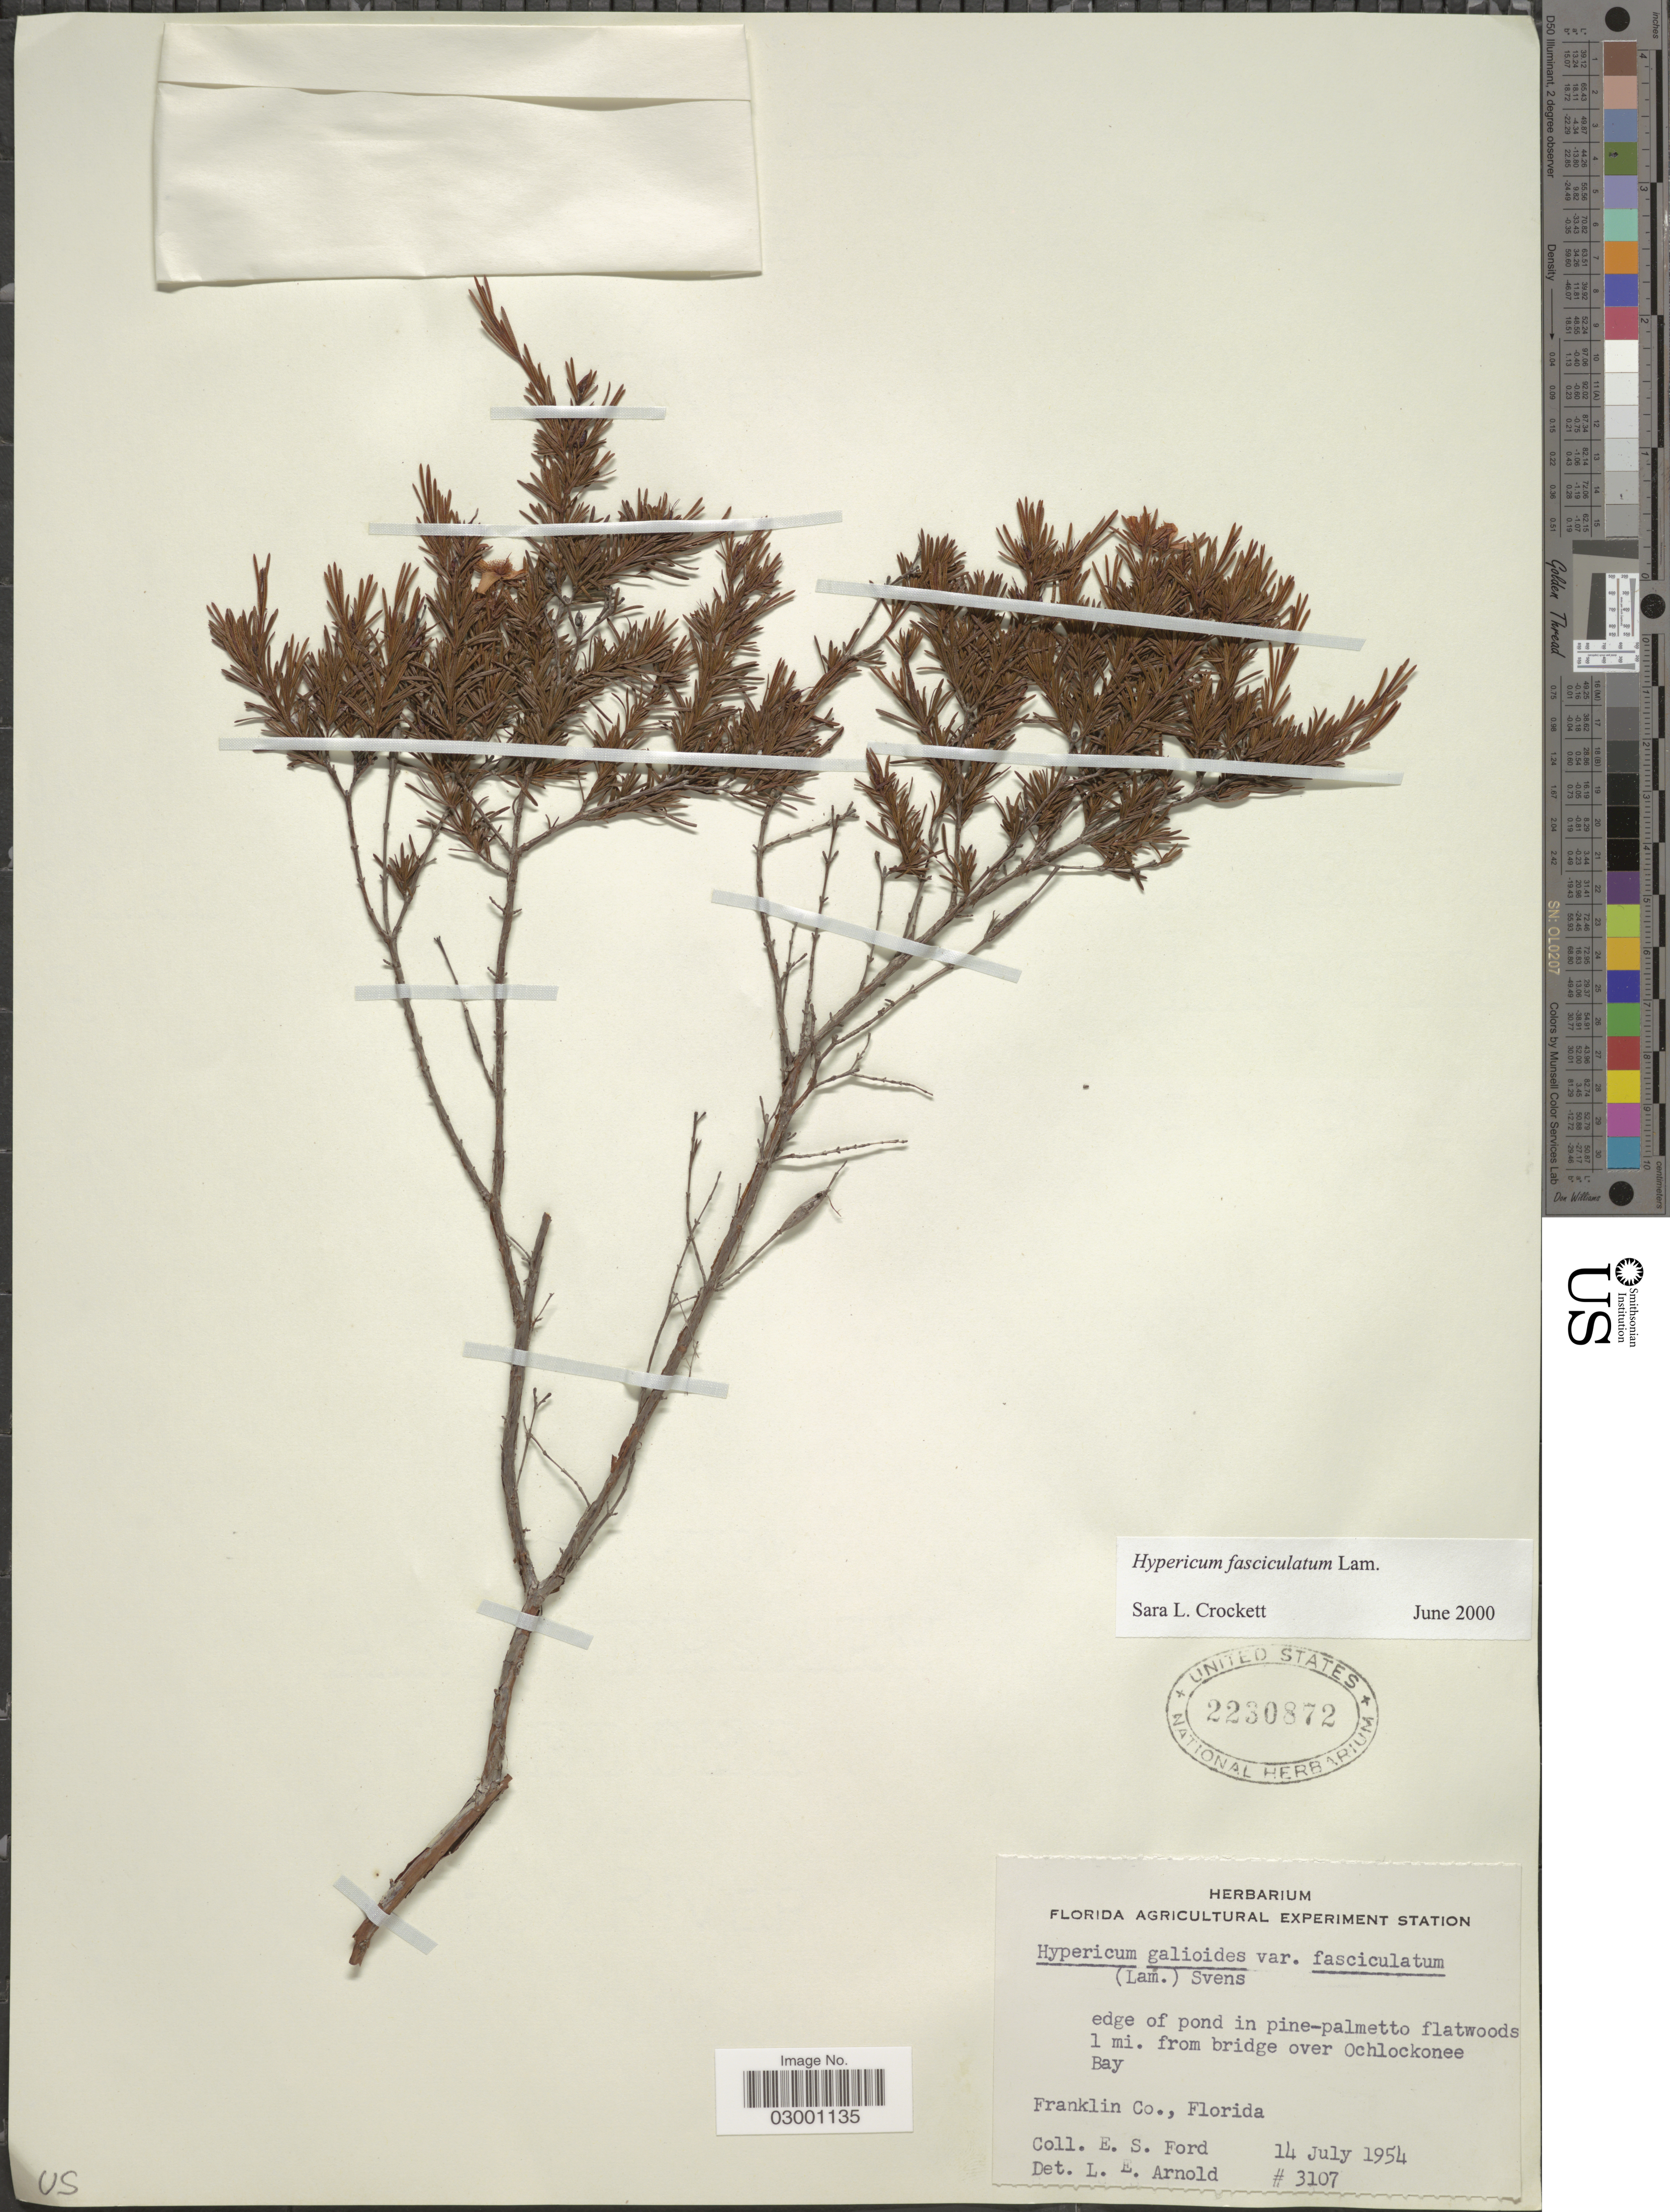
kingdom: Plantae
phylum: Tracheophyta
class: Magnoliopsida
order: Malpighiales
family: Hypericaceae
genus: Hypericum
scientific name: Hypericum fasciculatum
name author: Lam.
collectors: E. Ford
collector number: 3107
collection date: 1954-07-14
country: United States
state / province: Florida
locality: Franklin Co., 1 mi. from bridge over Ocholockonee Bay.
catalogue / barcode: US 2230872